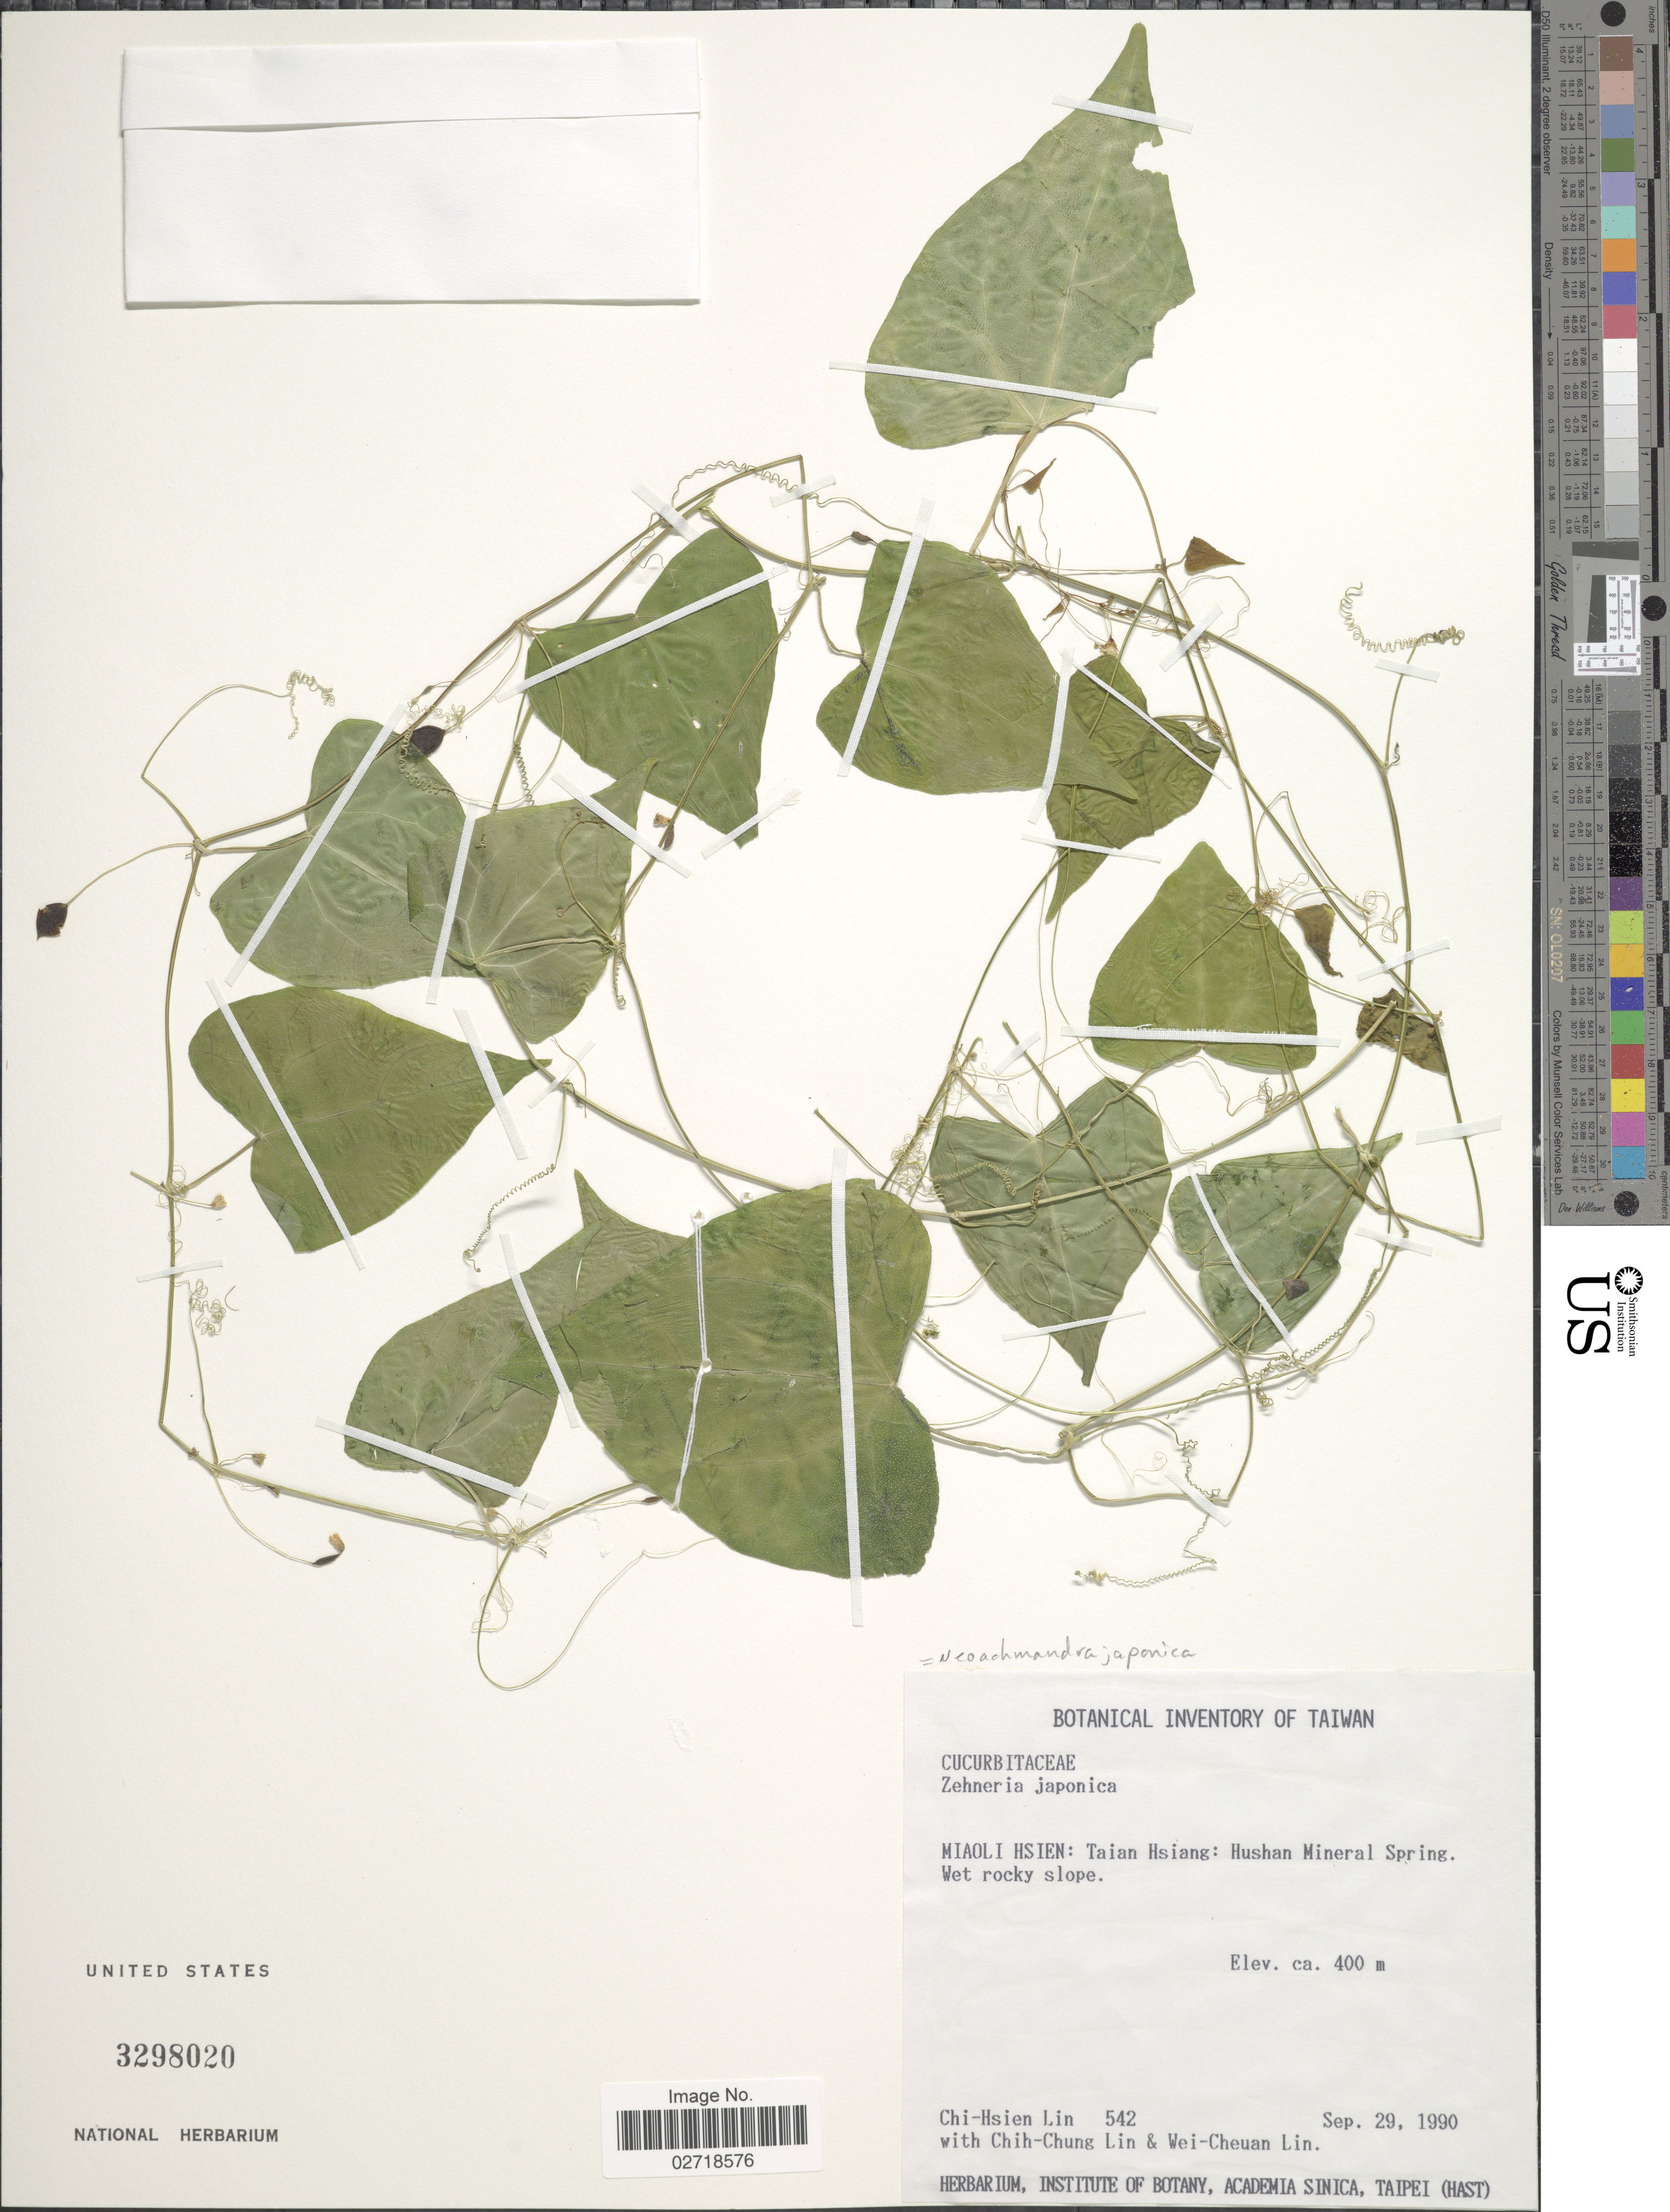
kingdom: Plantae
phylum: Tracheophyta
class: Magnoliopsida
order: Cucurbitales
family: Cucurbitaceae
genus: Zehneria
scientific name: Zehneria japonica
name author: (Thunb.) H.Y. Liu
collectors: C. Lin, C. Lin & L. Wei-Cheuan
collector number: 542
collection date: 1990-09-29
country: Taiwan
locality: Miaoli Hsien: Taian Hsiang: Hushan Mineral Spring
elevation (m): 400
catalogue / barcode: US 3298020